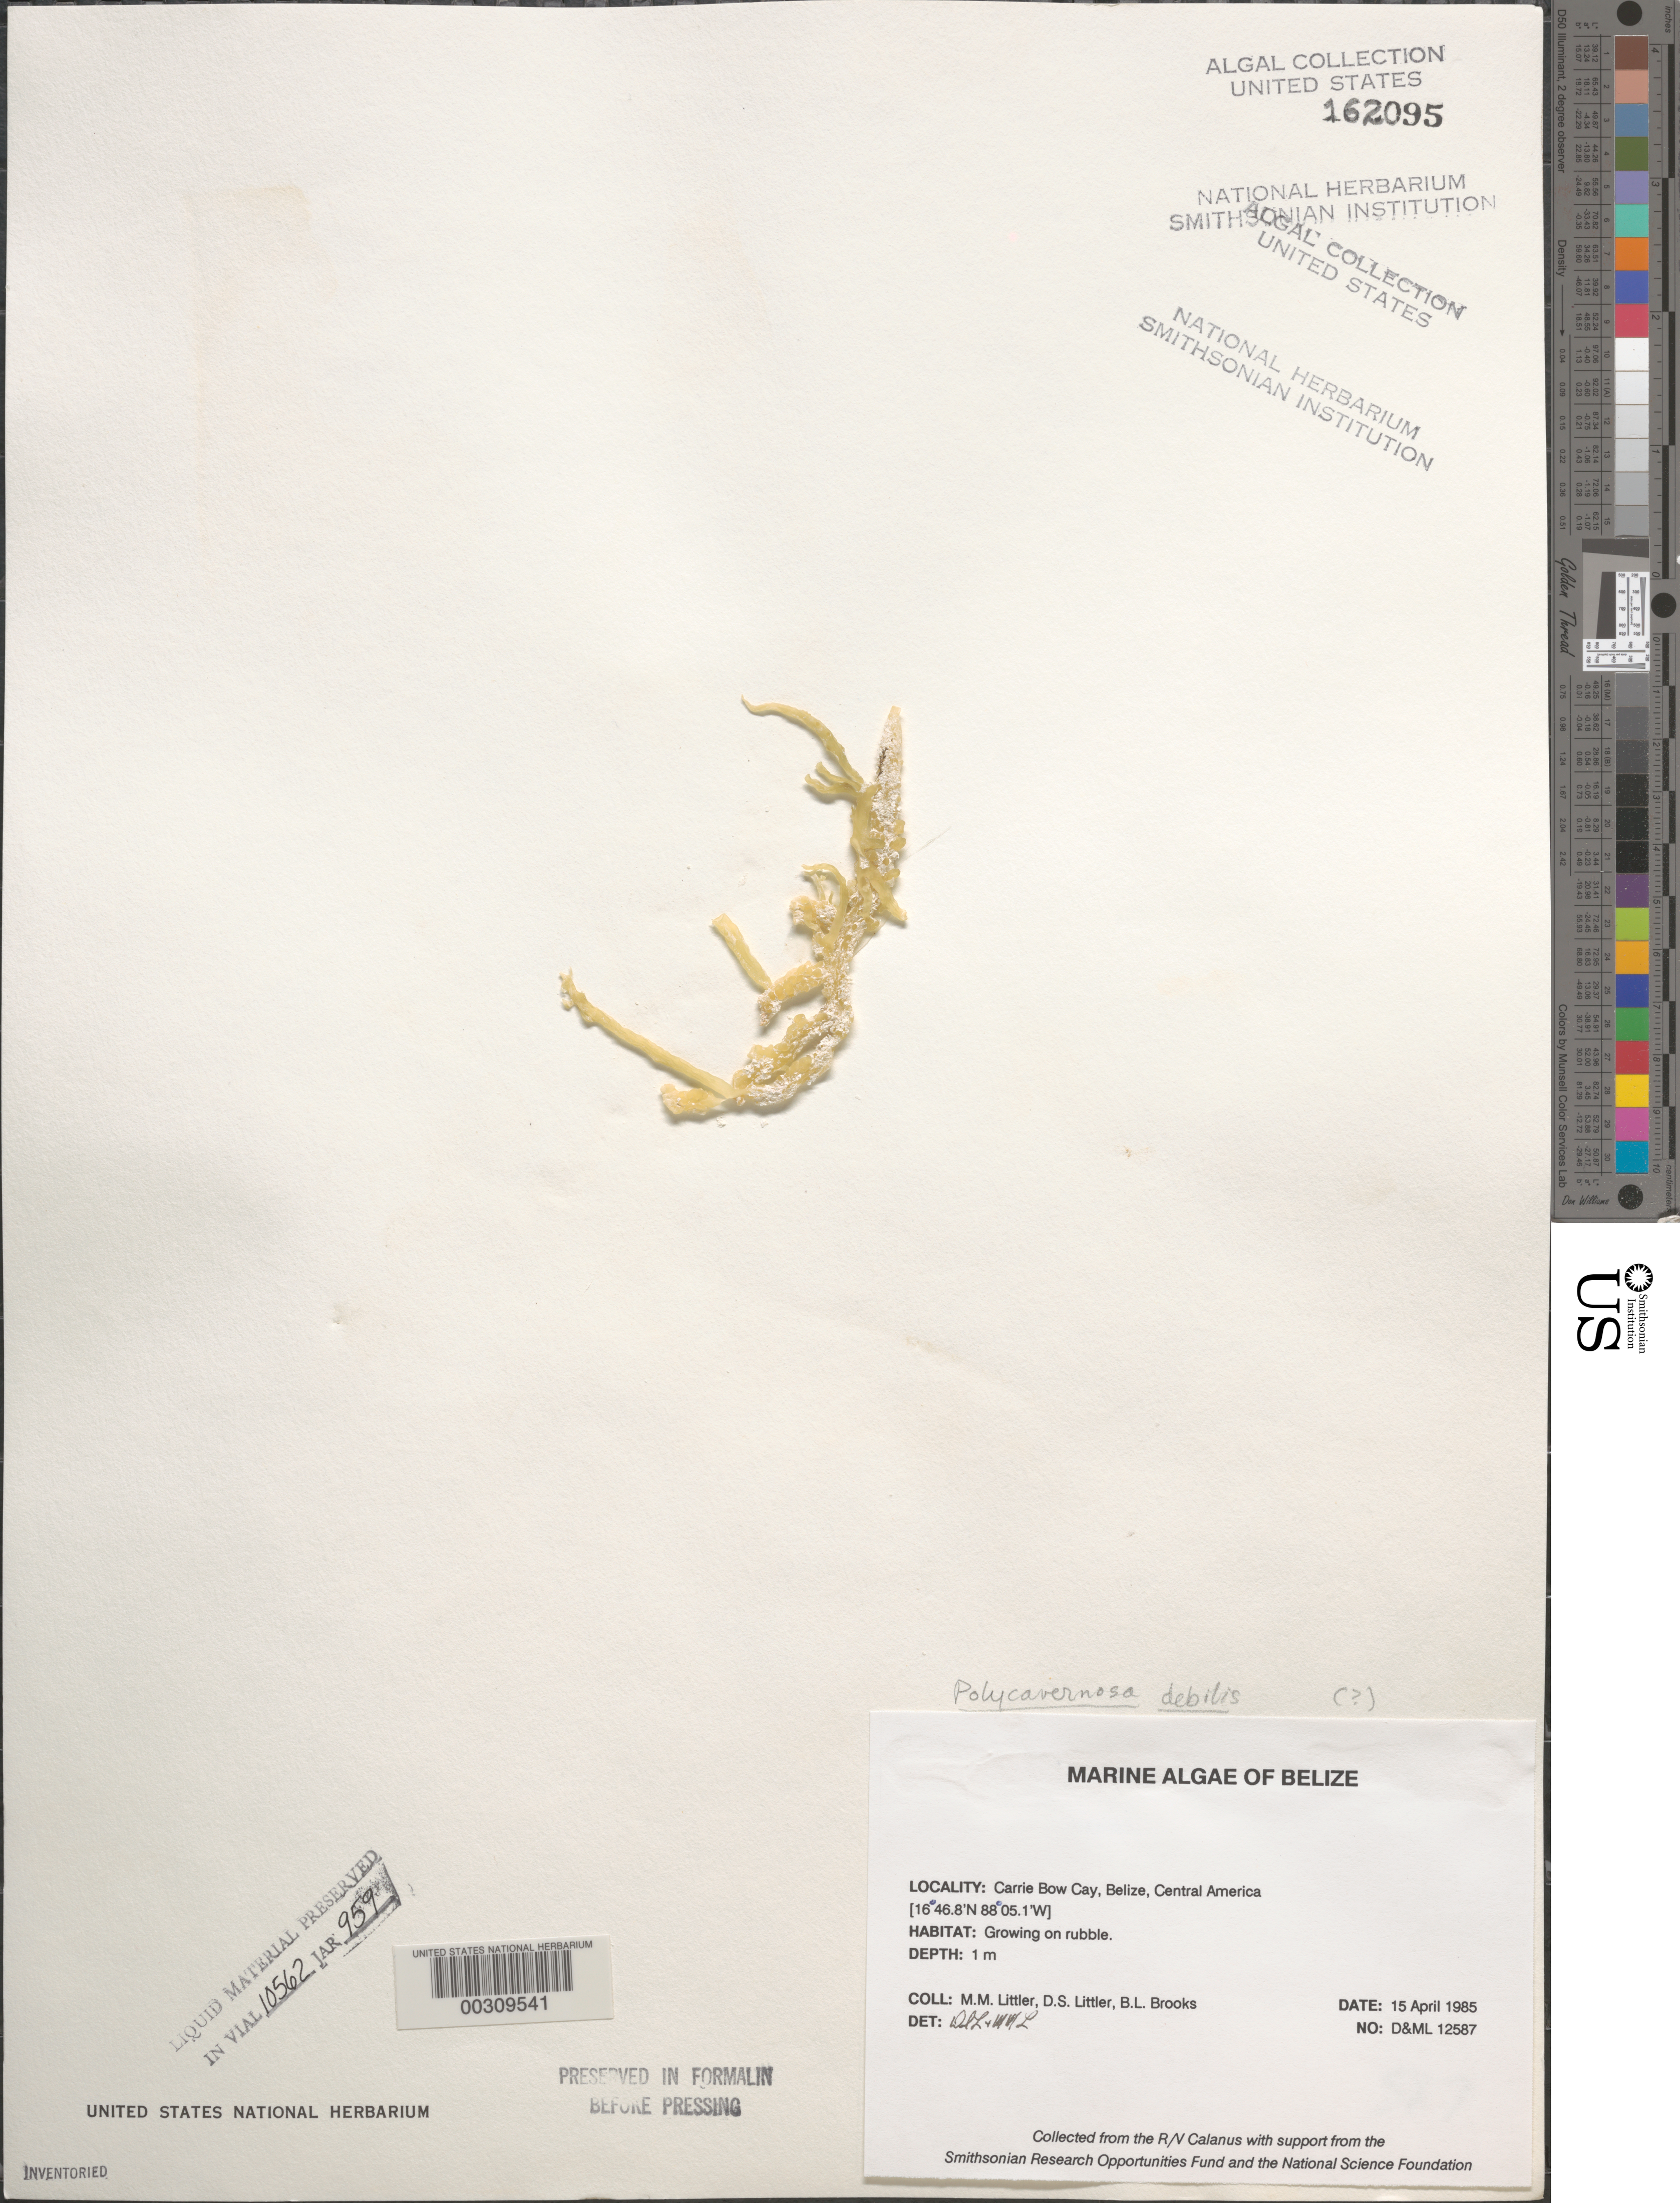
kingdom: Plantae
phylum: Rhodophyta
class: Florideophyceae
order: Gracilariales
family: Gracilariaceae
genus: Gracilaria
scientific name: Gracilaria debilis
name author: (Forssk.) Børgesen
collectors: M. M. Littler, D. S. Littler & B. Brooks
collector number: D&ML 12587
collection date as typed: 15 Apr 1985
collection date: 1985-04-15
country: Belize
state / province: Stann Creek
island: Carrie Bow Cay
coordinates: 16 46.8' N, 88 05.1' W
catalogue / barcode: US 162095